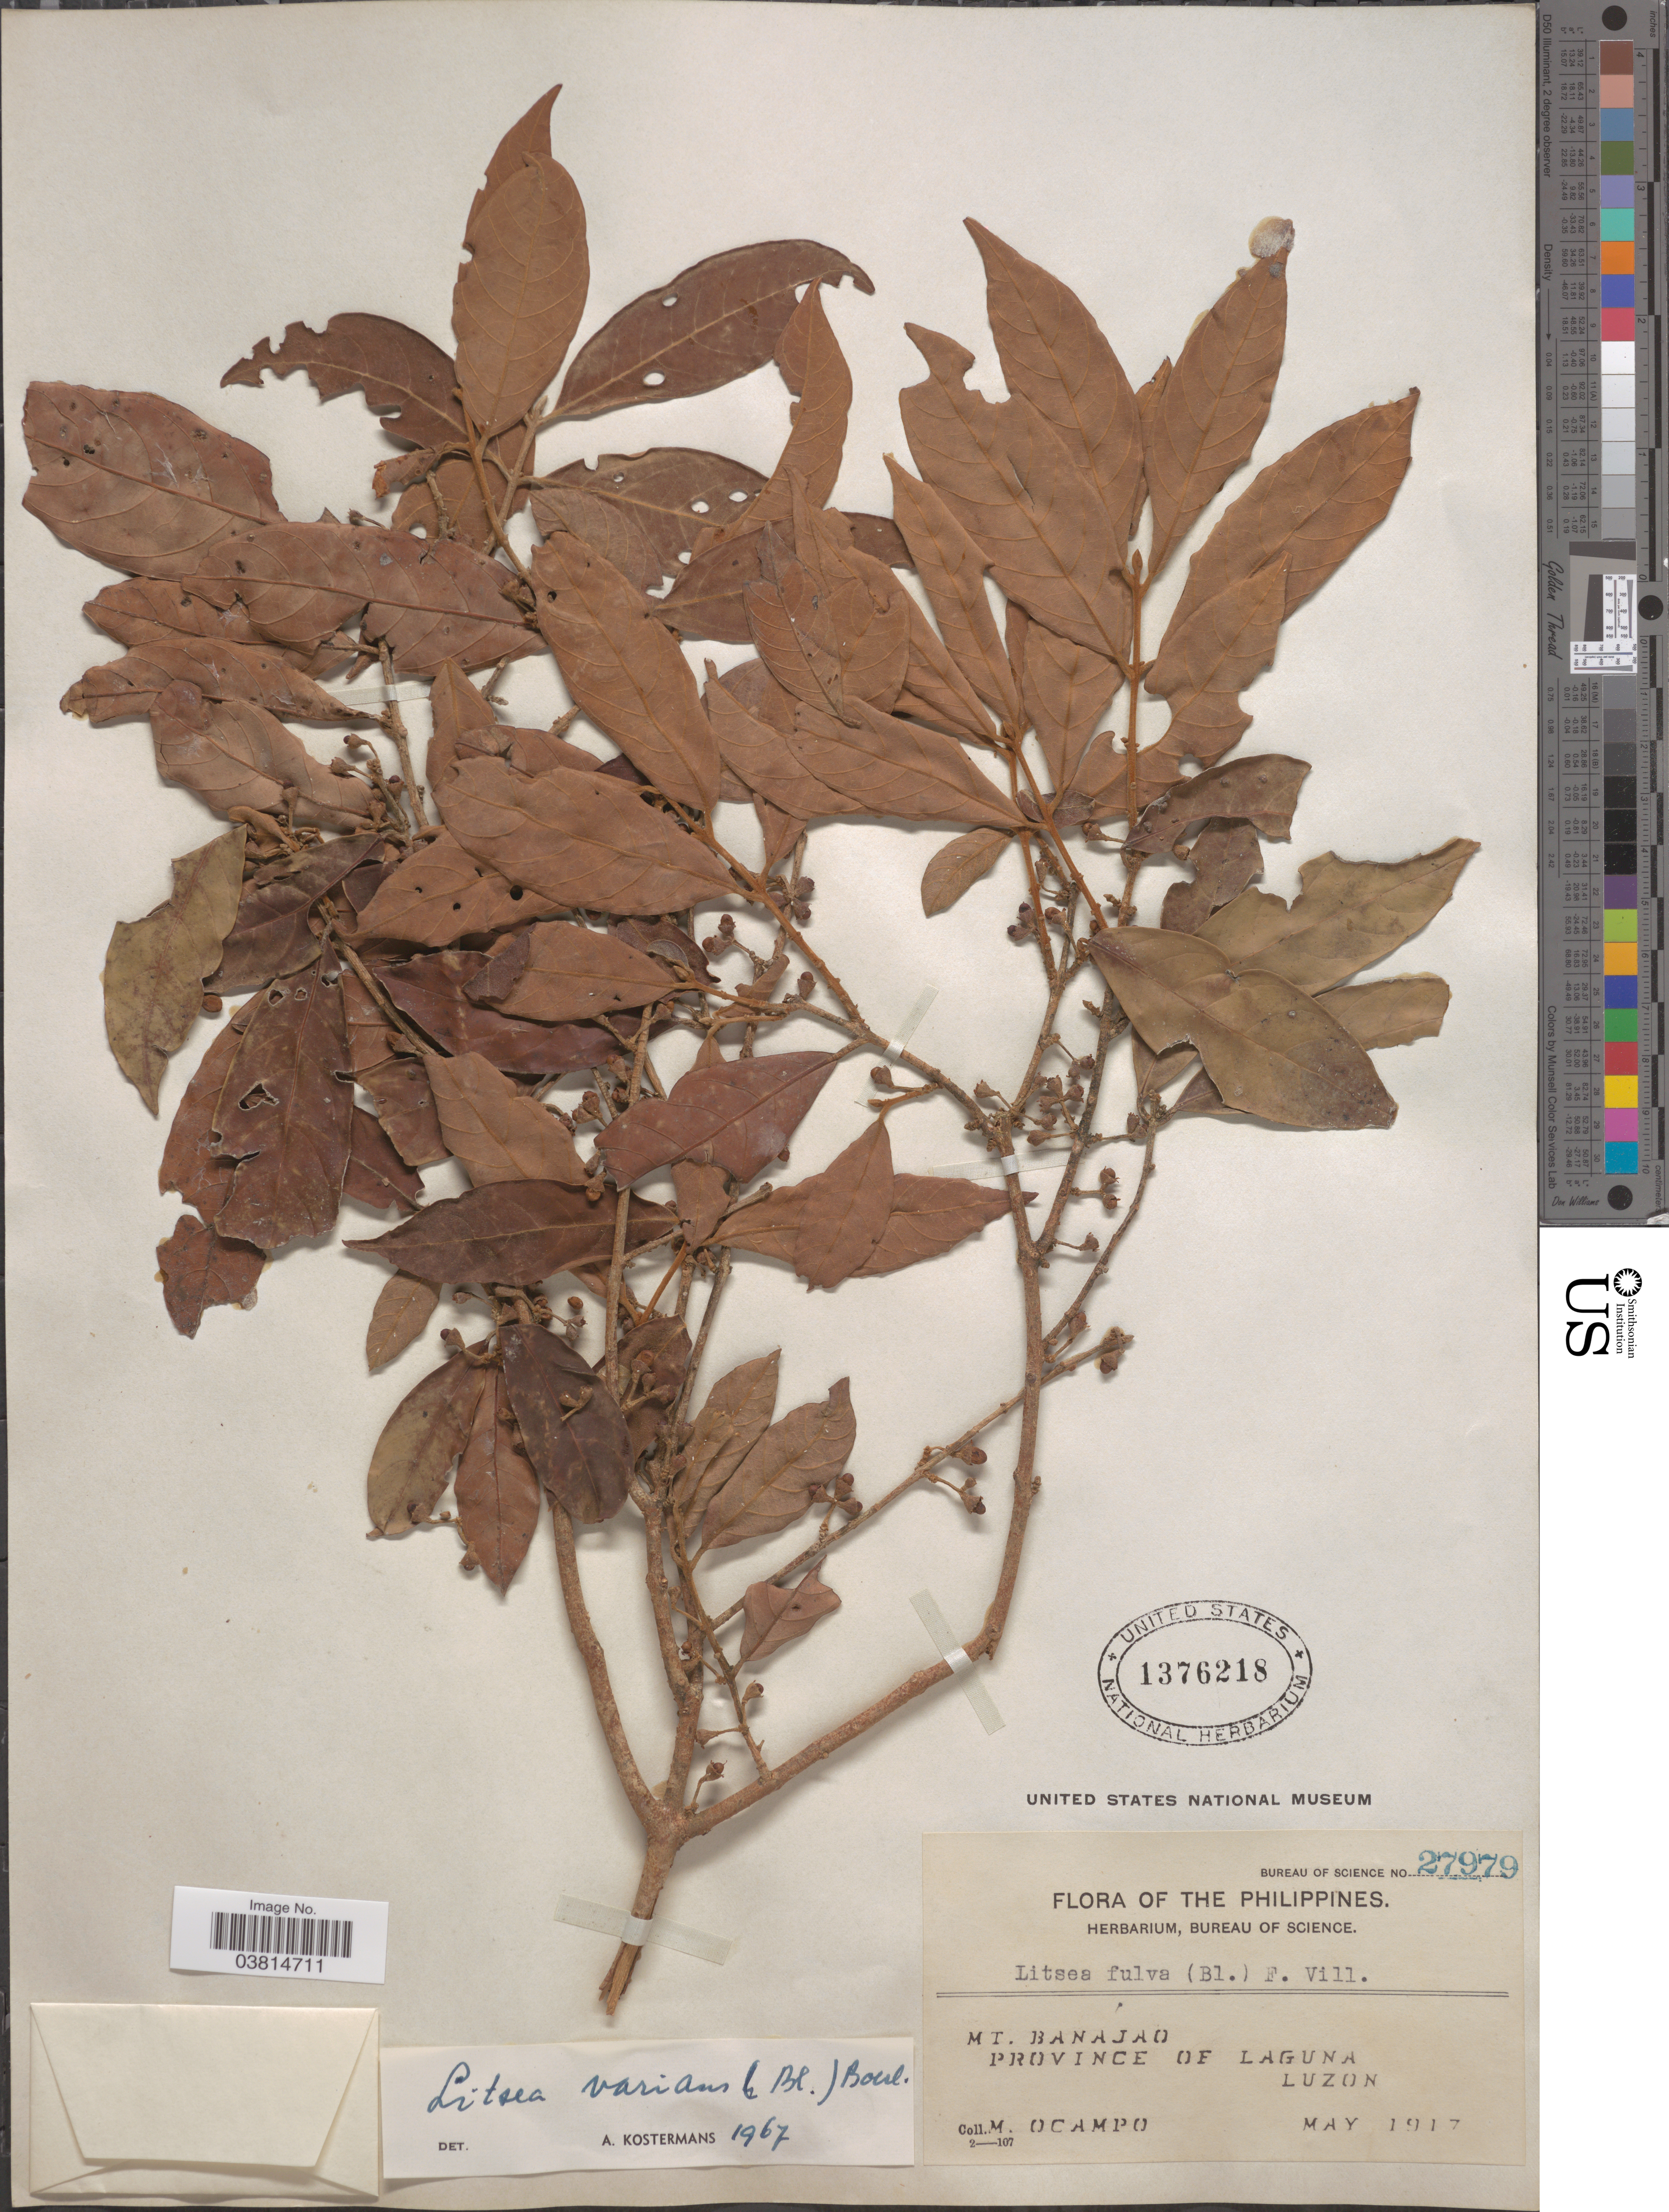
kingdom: Plantae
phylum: Tracheophyta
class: Magnoliopsida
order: Laurales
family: Lauraceae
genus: Litsea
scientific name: Litsea varians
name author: (Blume) Boerl.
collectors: M. Ocampo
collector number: Bureau of Science 27979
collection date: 1917-05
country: Philippines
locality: Mt. Banajao. Province of Laguna. Luzon.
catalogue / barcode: US 1376218